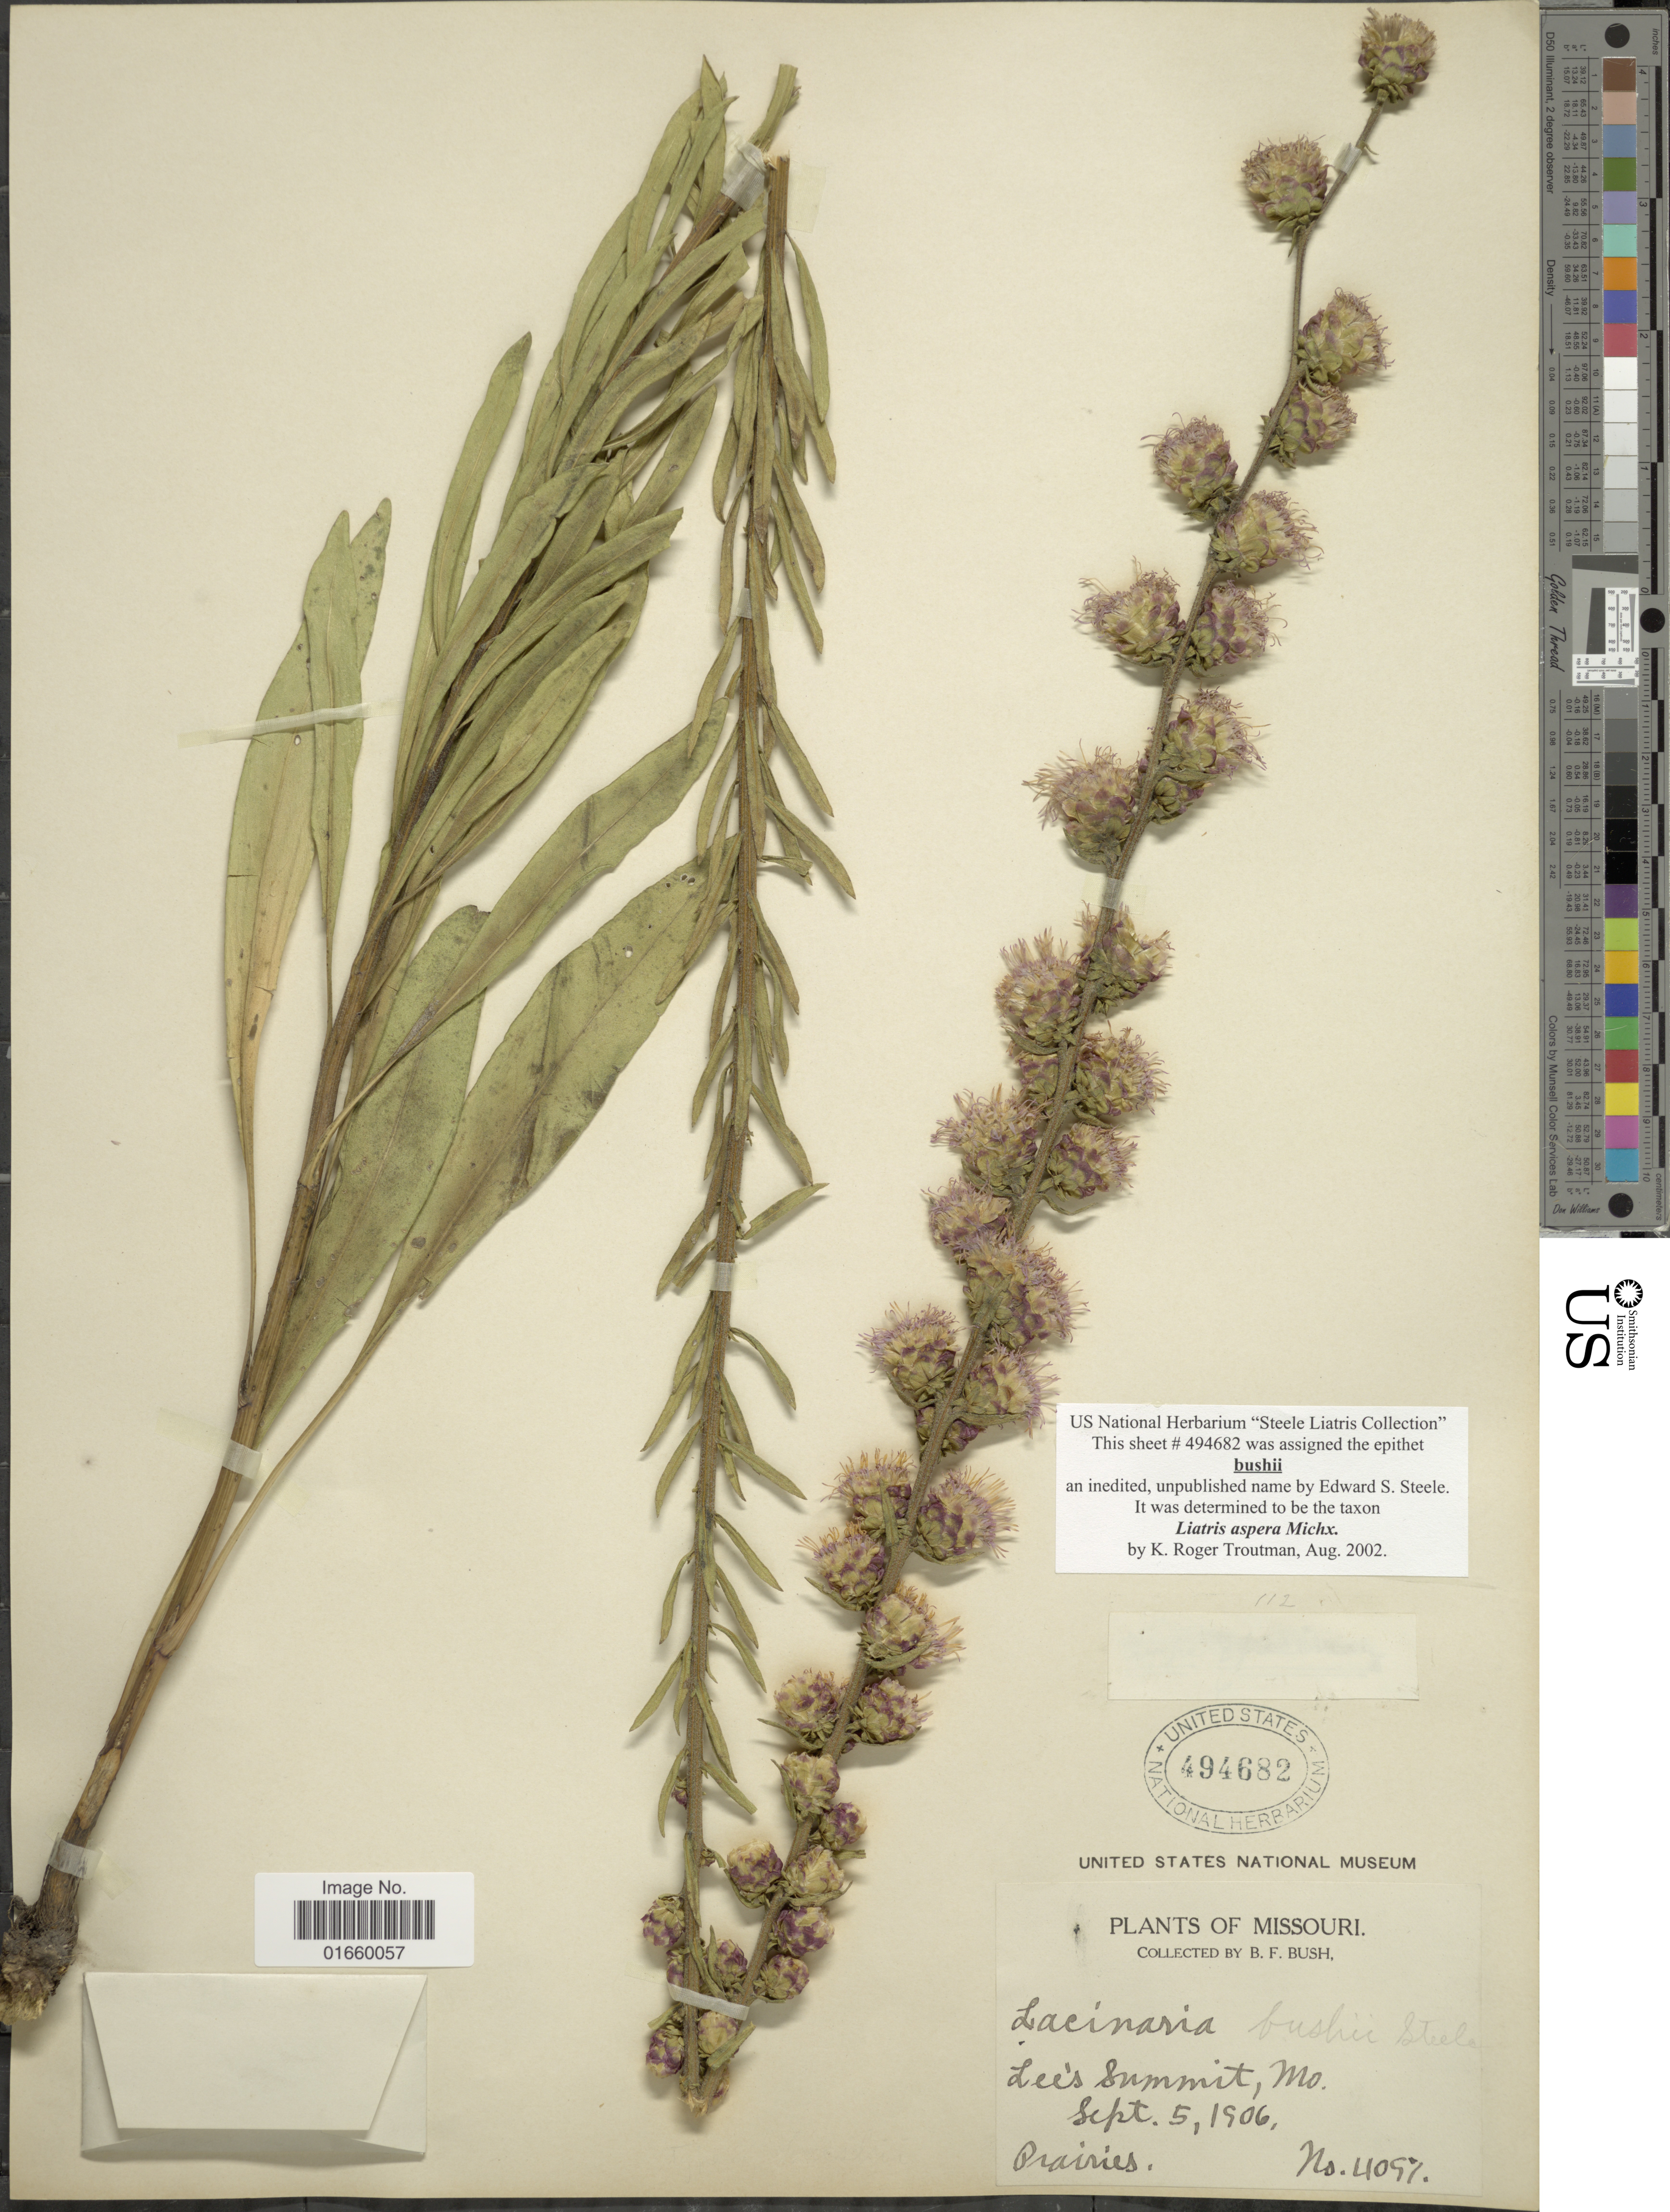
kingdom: Plantae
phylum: Tracheophyta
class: Magnoliopsida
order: Asterales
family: Asteraceae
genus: Liatris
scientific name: Liatris aspera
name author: Michx.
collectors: B. F. Bush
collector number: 4057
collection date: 1906-09-05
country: United States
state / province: Missouri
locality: Lee's Summit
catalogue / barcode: US 494682